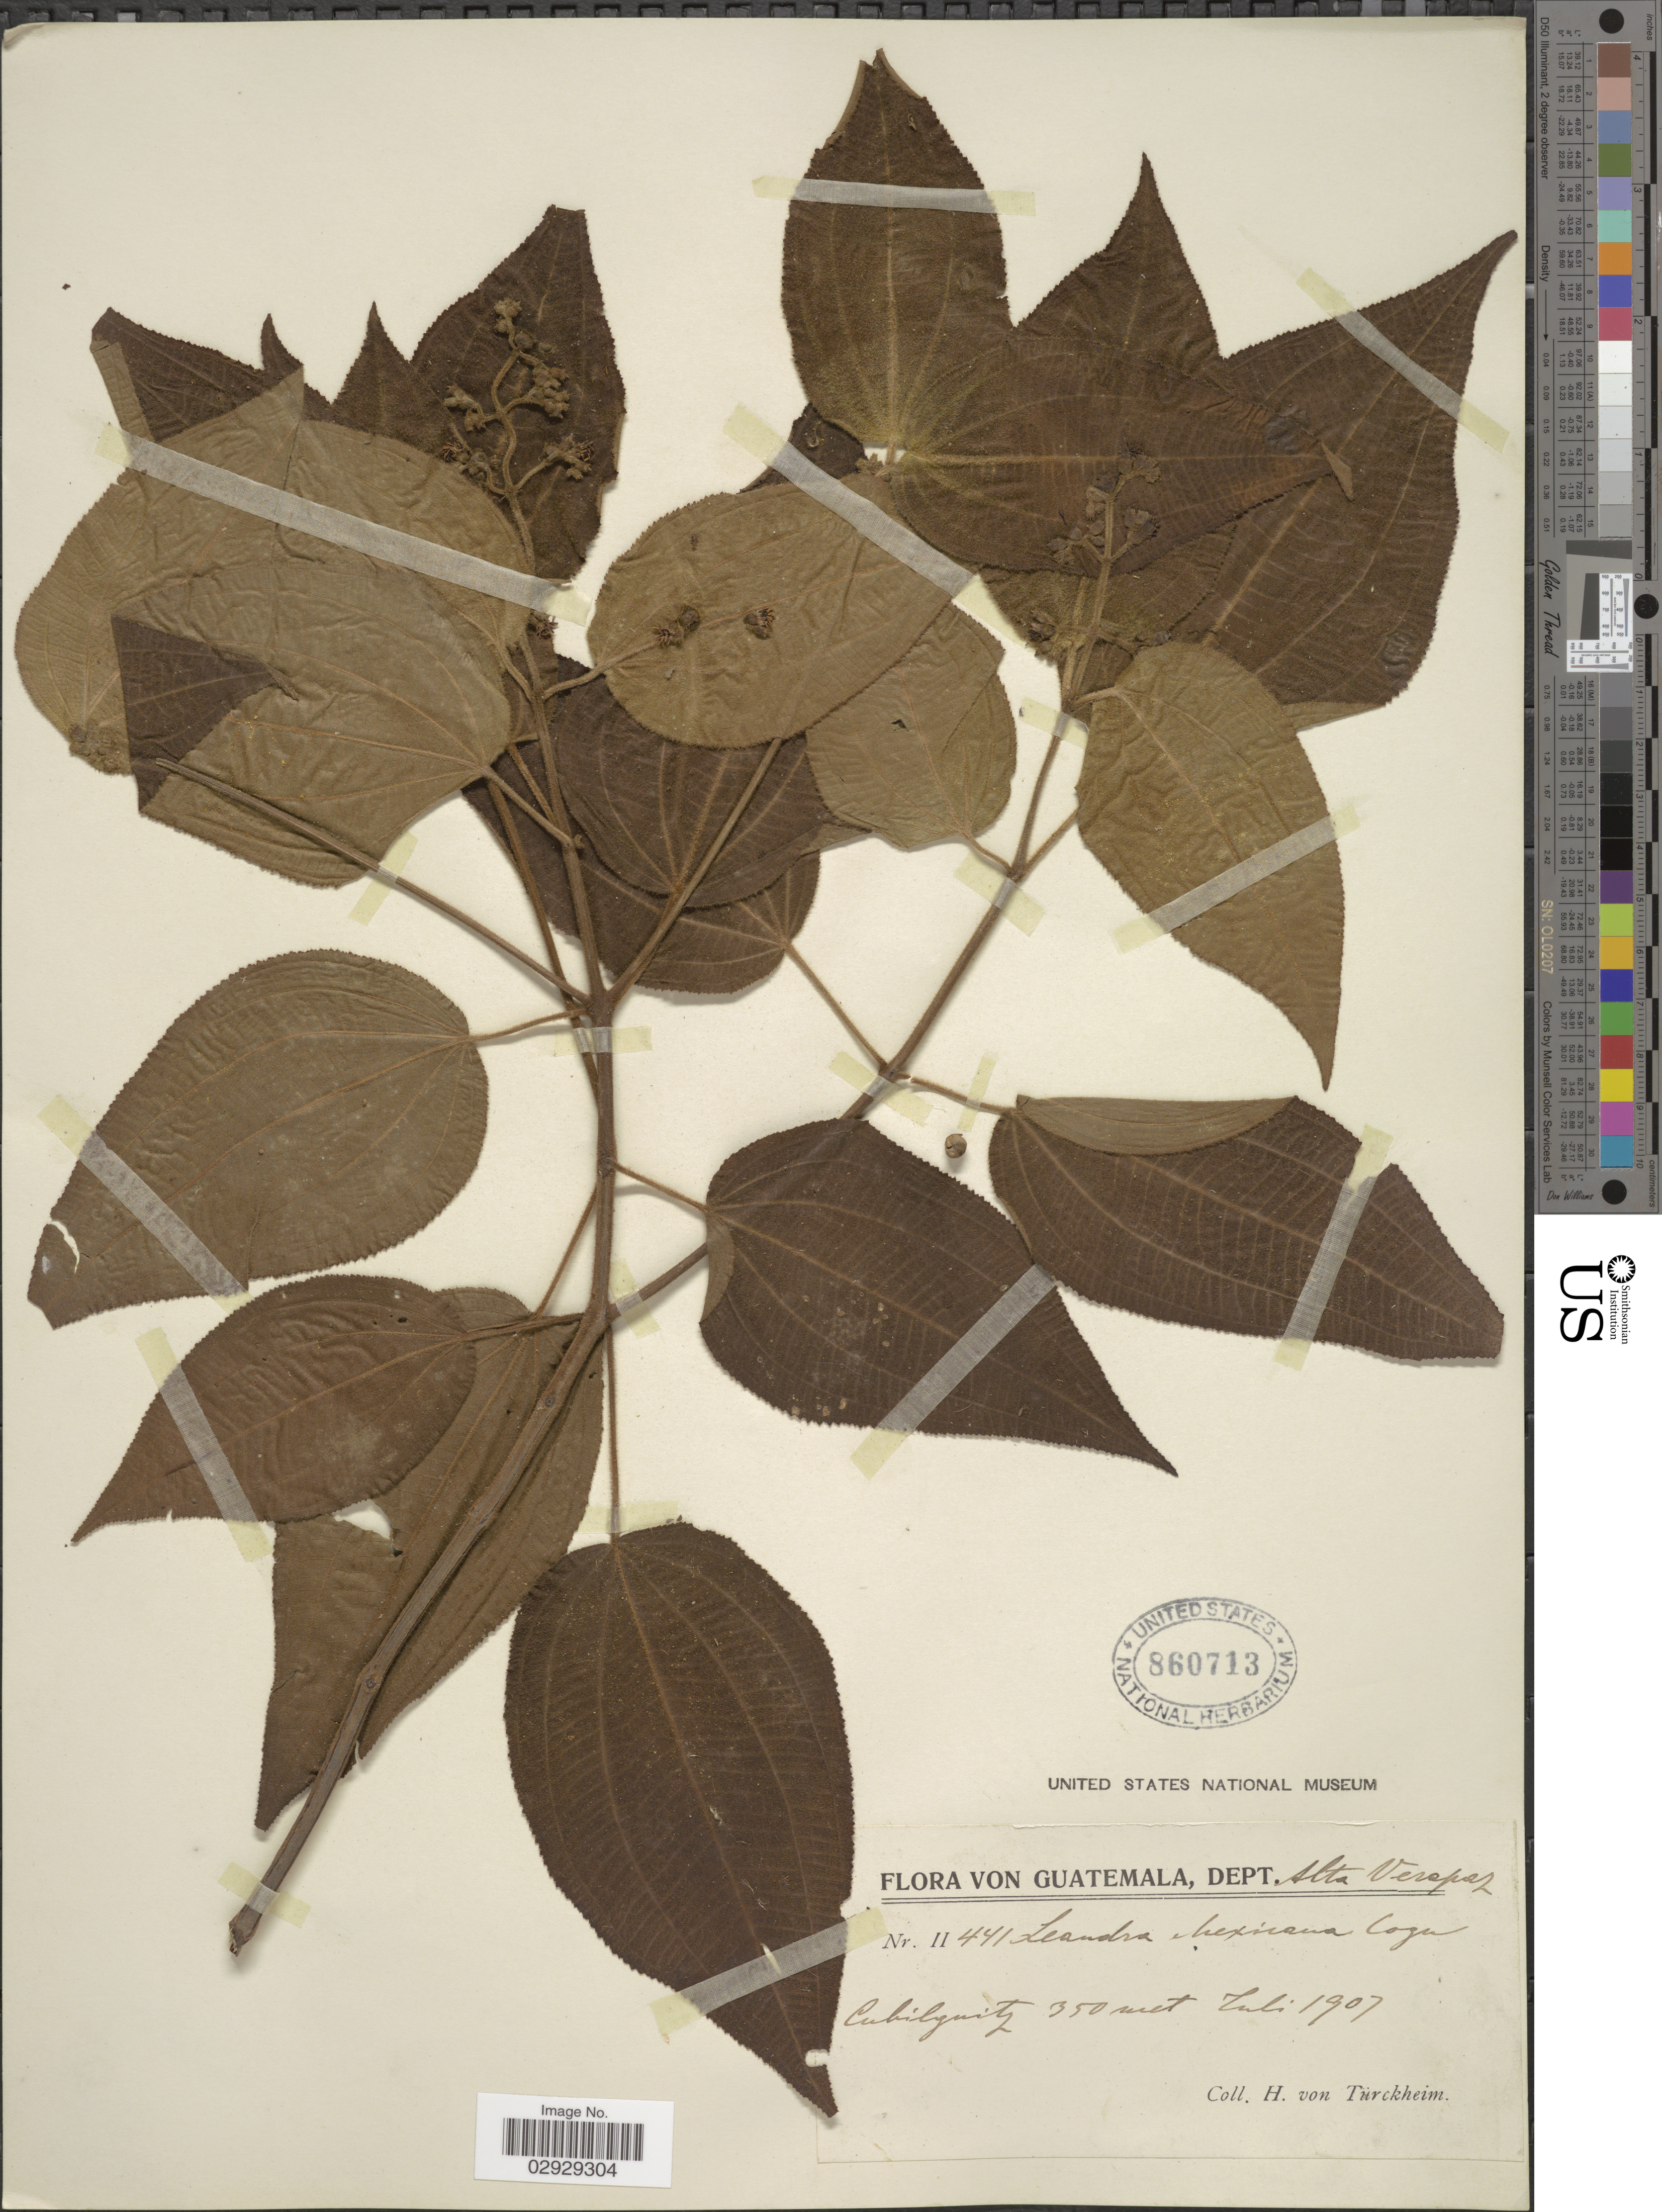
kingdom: Plantae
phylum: Tracheophyta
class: Magnoliopsida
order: Myrtales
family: Melastomataceae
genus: Leandra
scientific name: Leandra mexicana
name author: (Naudin) Cogn.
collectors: H. von Türckheim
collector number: II441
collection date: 1907-07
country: Guatemala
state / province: Alta Verapaz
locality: Dept. Alta Verapaz. Cubilquitz.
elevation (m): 350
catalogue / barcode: US 860713